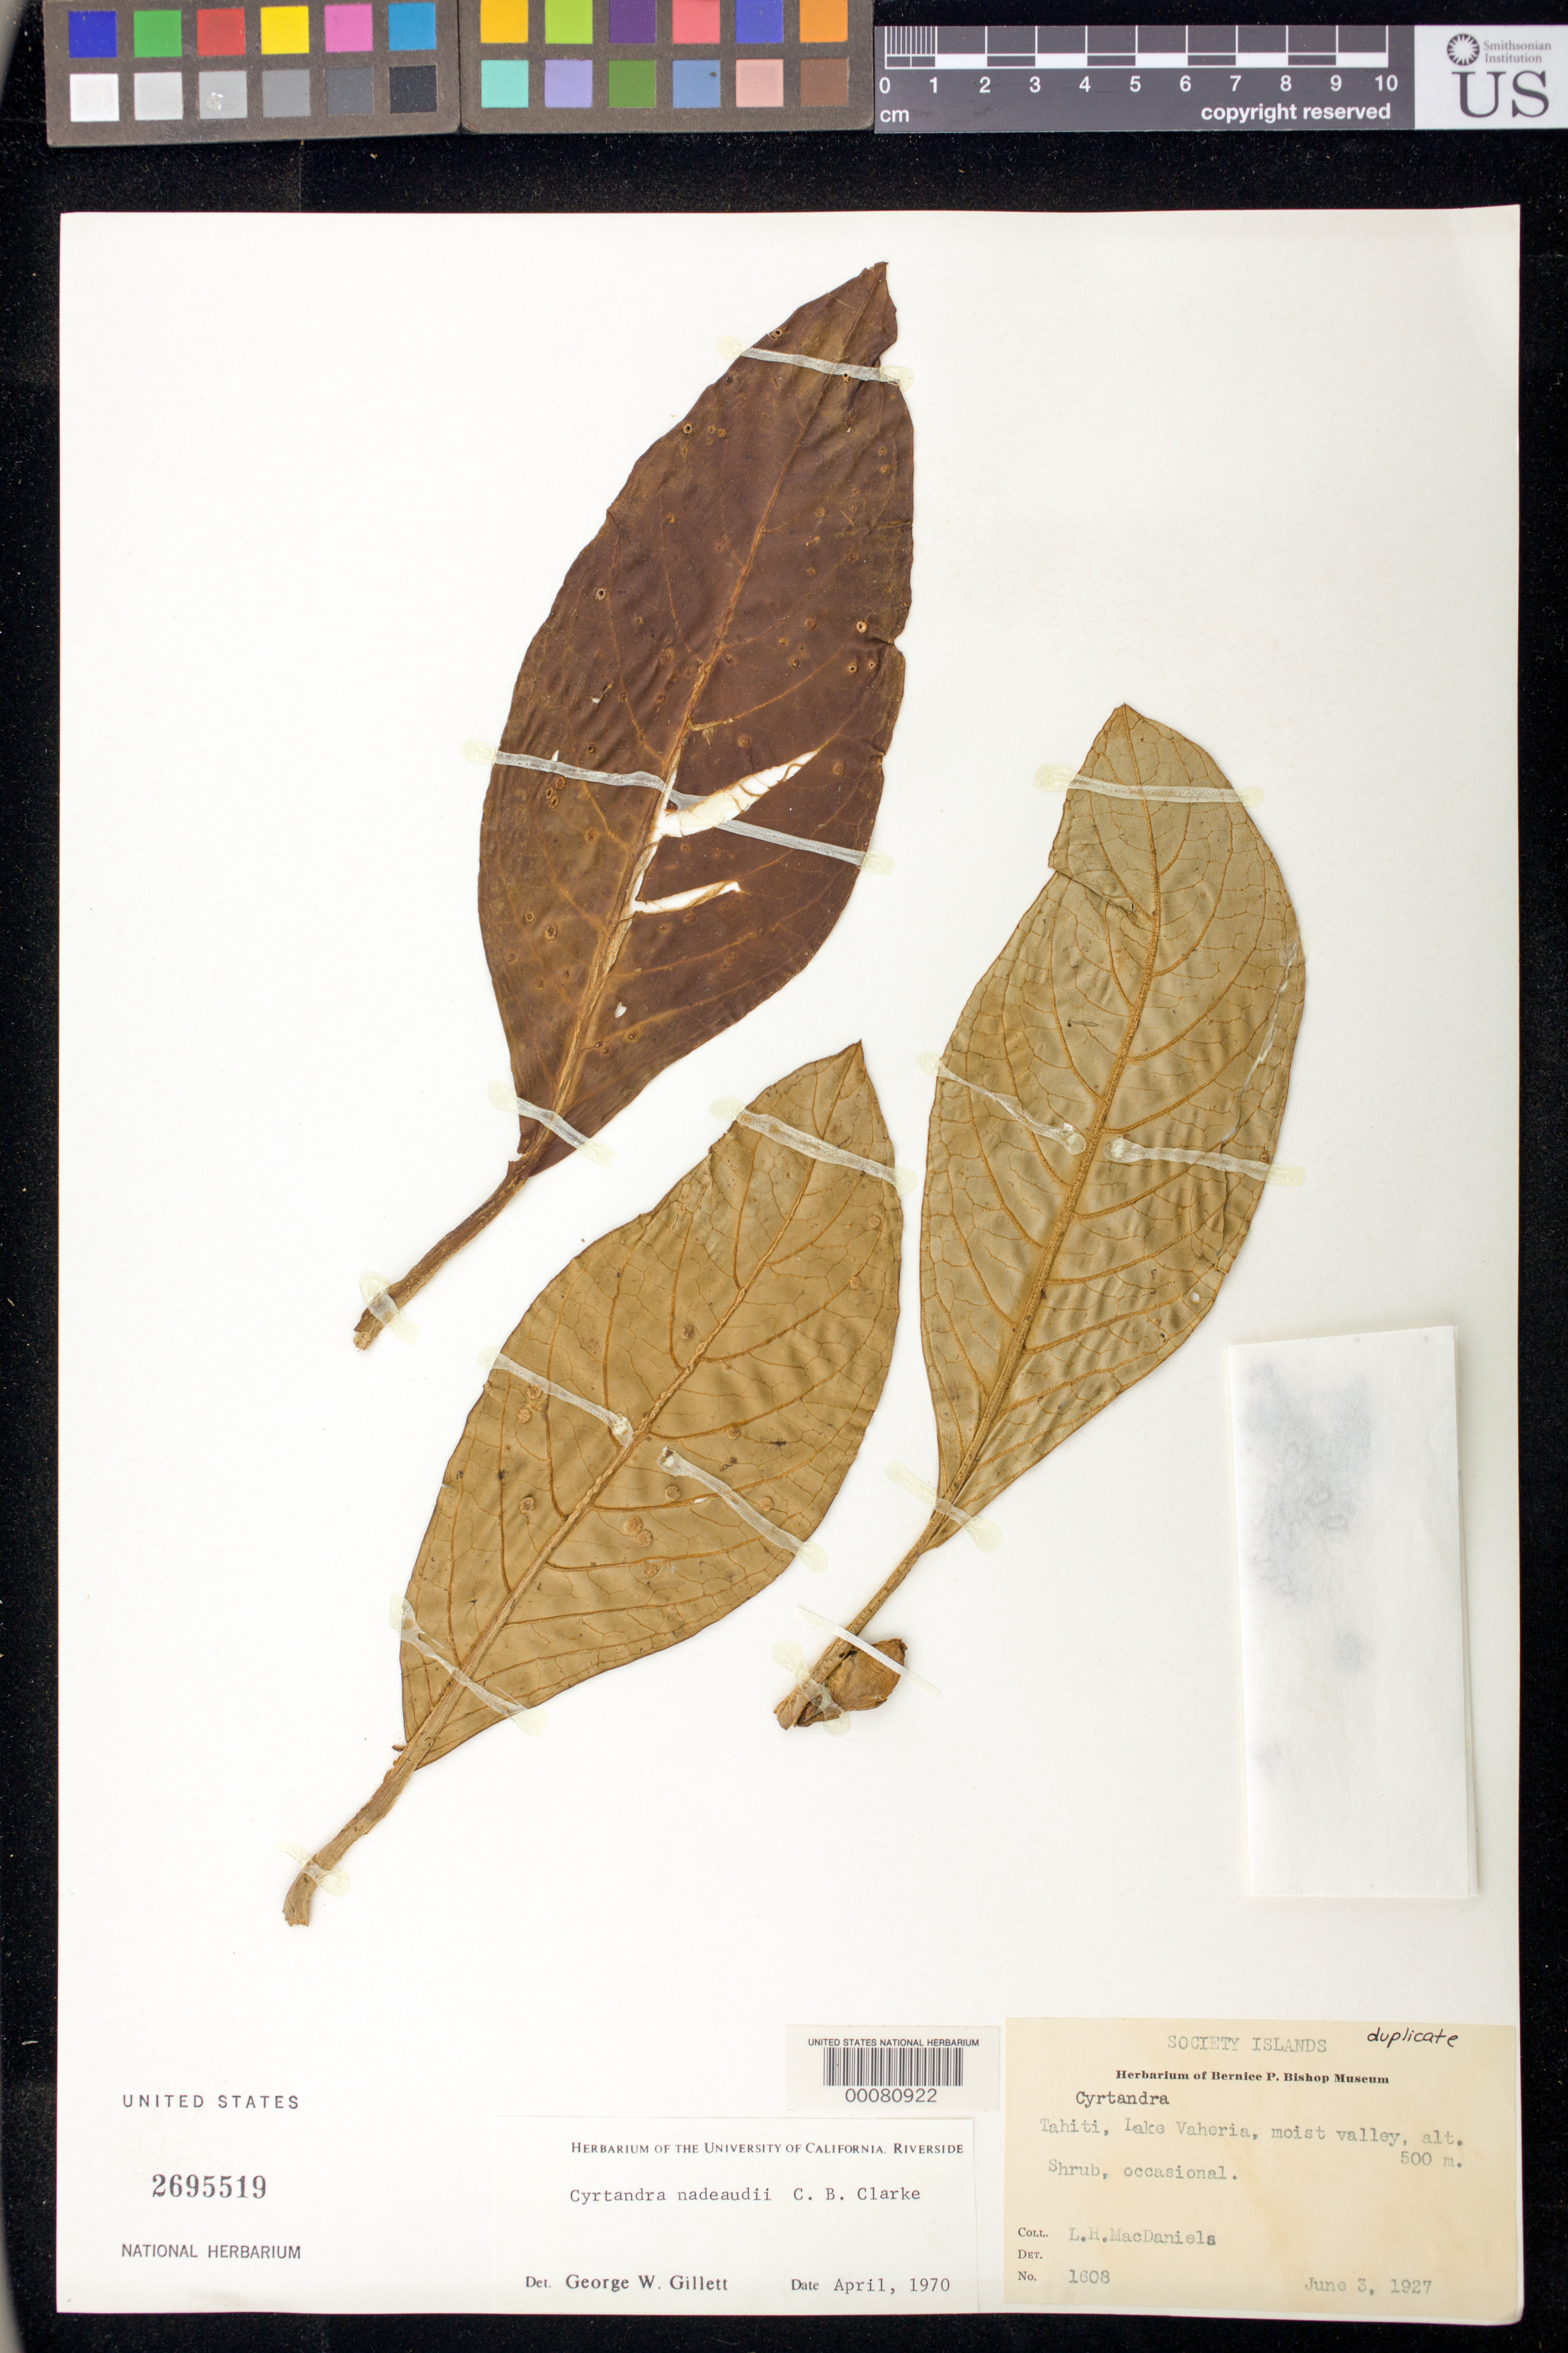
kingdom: Plantae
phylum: Tracheophyta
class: Magnoliopsida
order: Lamiales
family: Gesneriaceae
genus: Cyrtandra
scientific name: Cyrtandra nadeaudii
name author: C.B. Clarke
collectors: L. MacDaniels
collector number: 1608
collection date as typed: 03 Jun 1927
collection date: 1927-06-03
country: French Polynesia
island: Tahiti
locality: Lake vaheria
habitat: Moist valley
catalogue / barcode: US 2695519